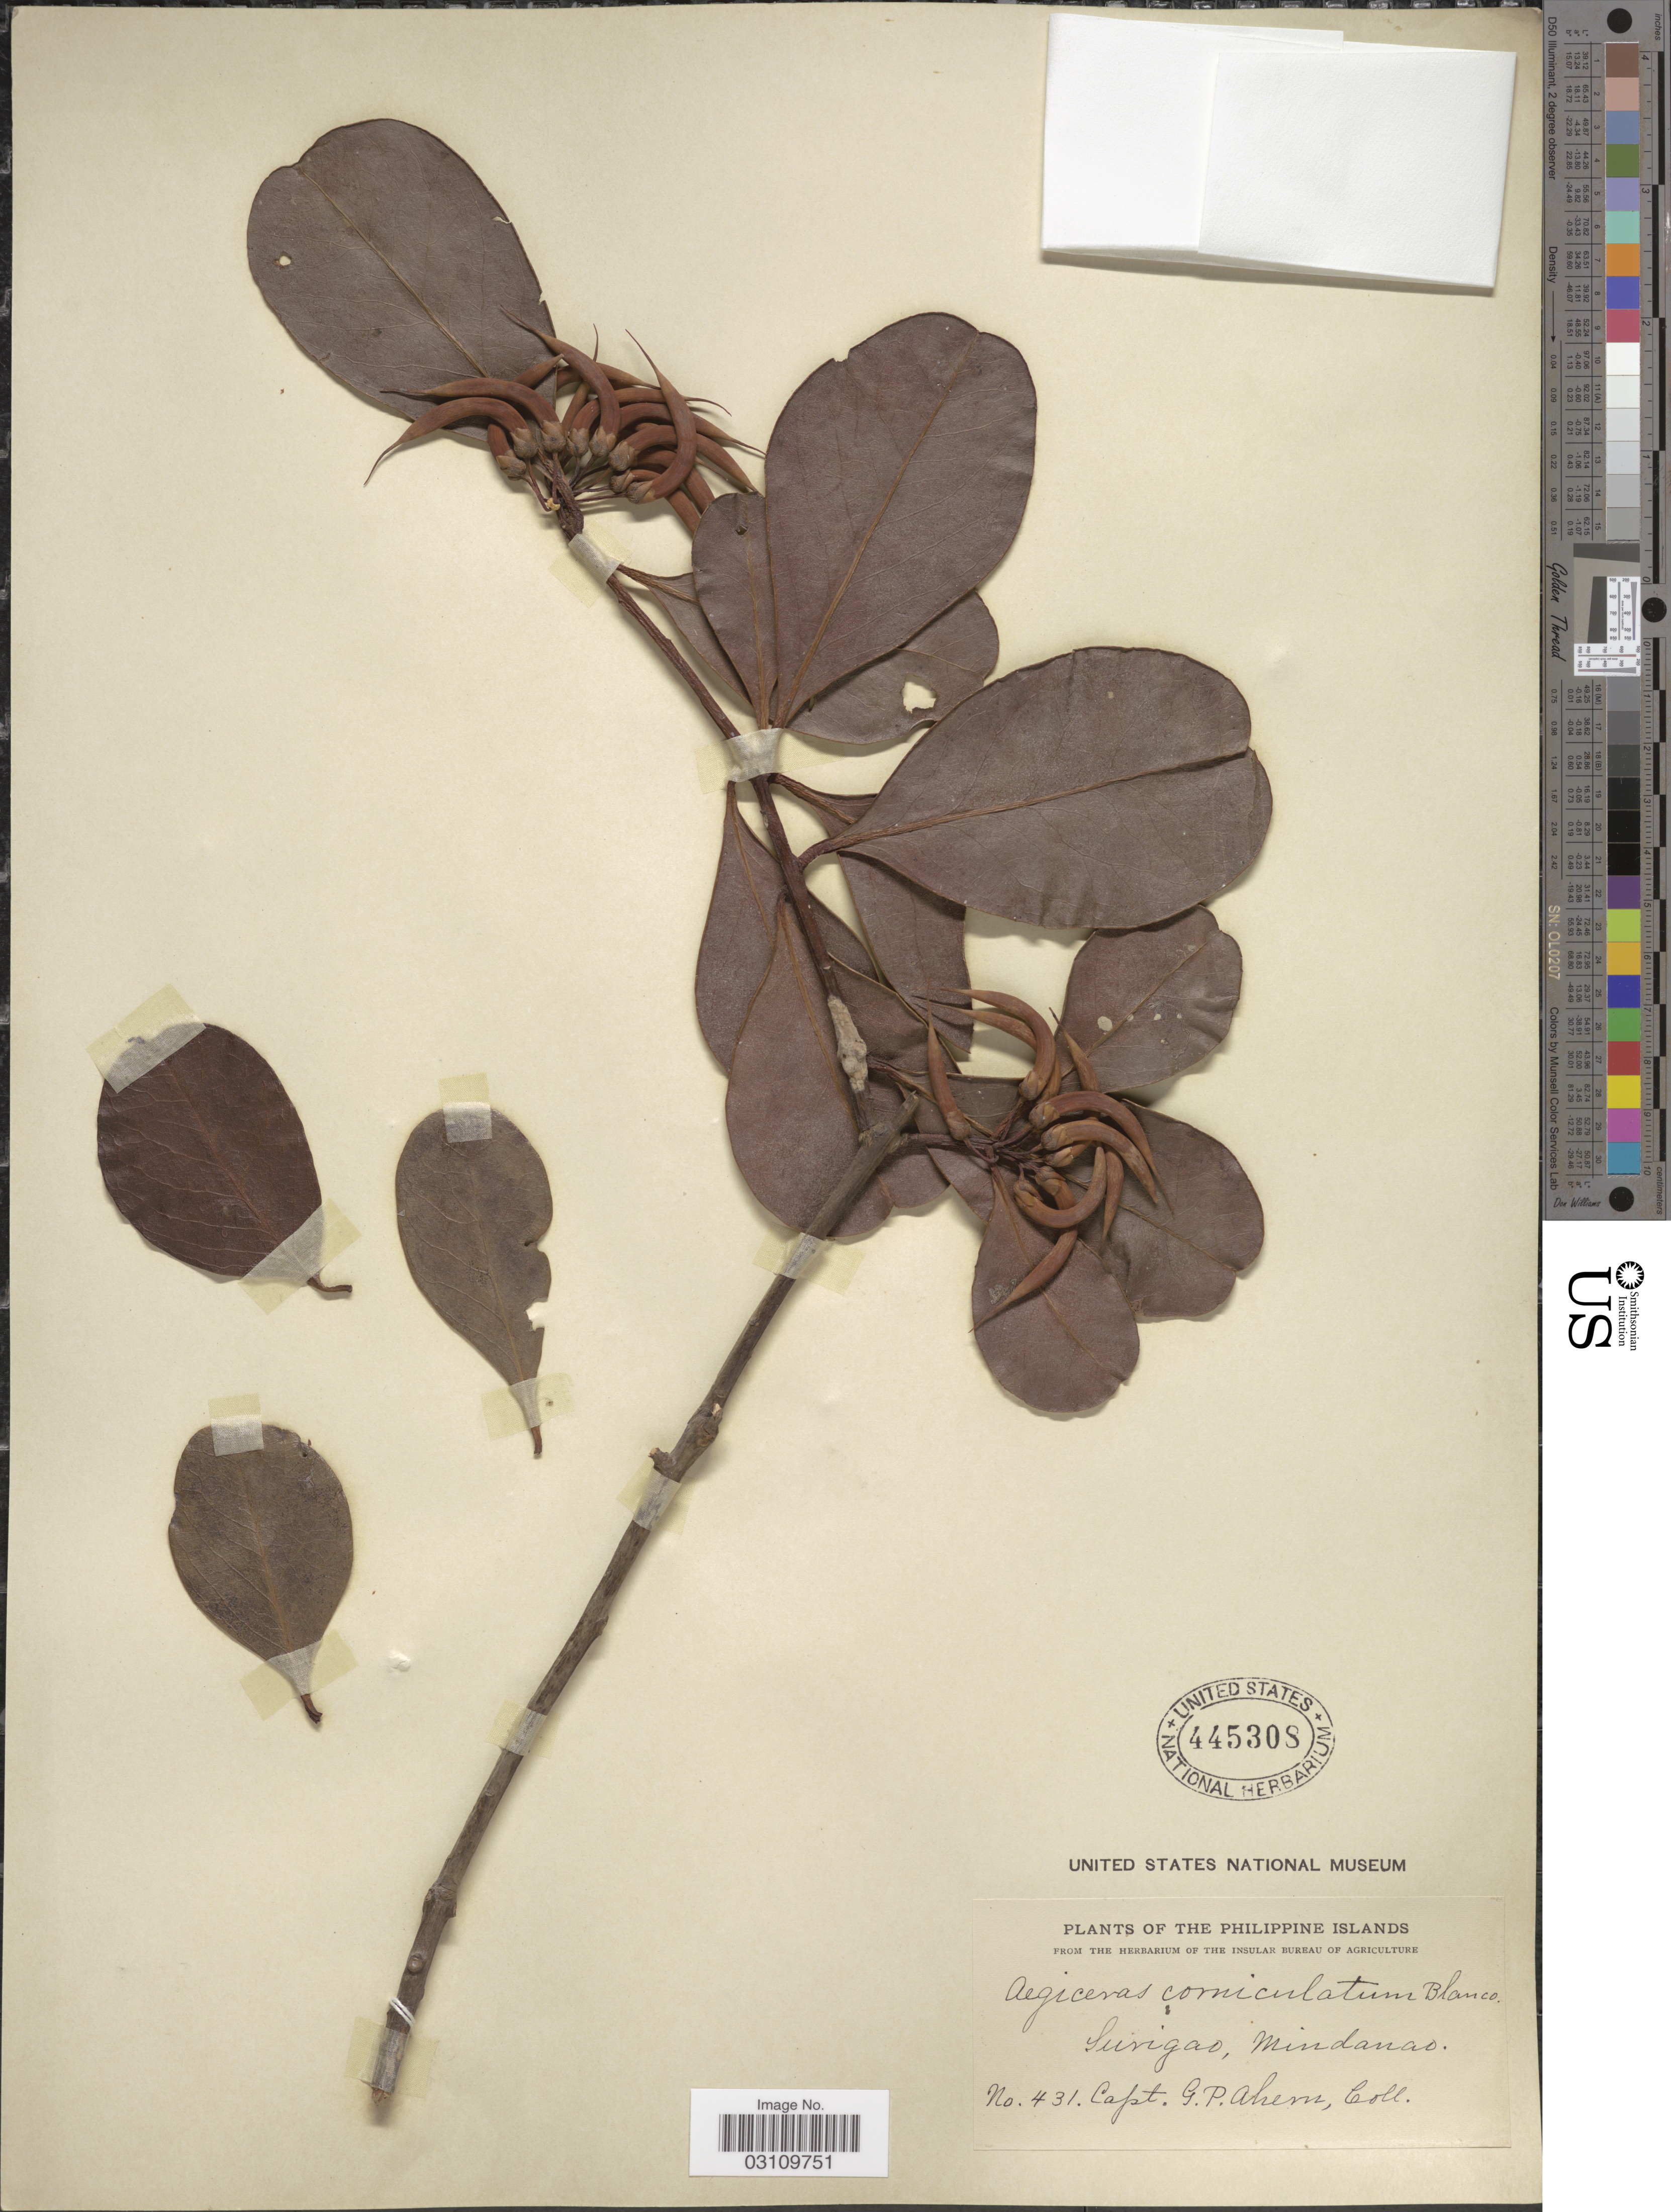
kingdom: Plantae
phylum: Tracheophyta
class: Magnoliopsida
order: Ericales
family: Primulaceae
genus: Aegiceras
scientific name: Aegiceras corniculatum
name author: (L.) Blanco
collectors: G. Ahern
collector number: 431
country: Philippines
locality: Surigao, Mindanao.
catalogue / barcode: US 445308